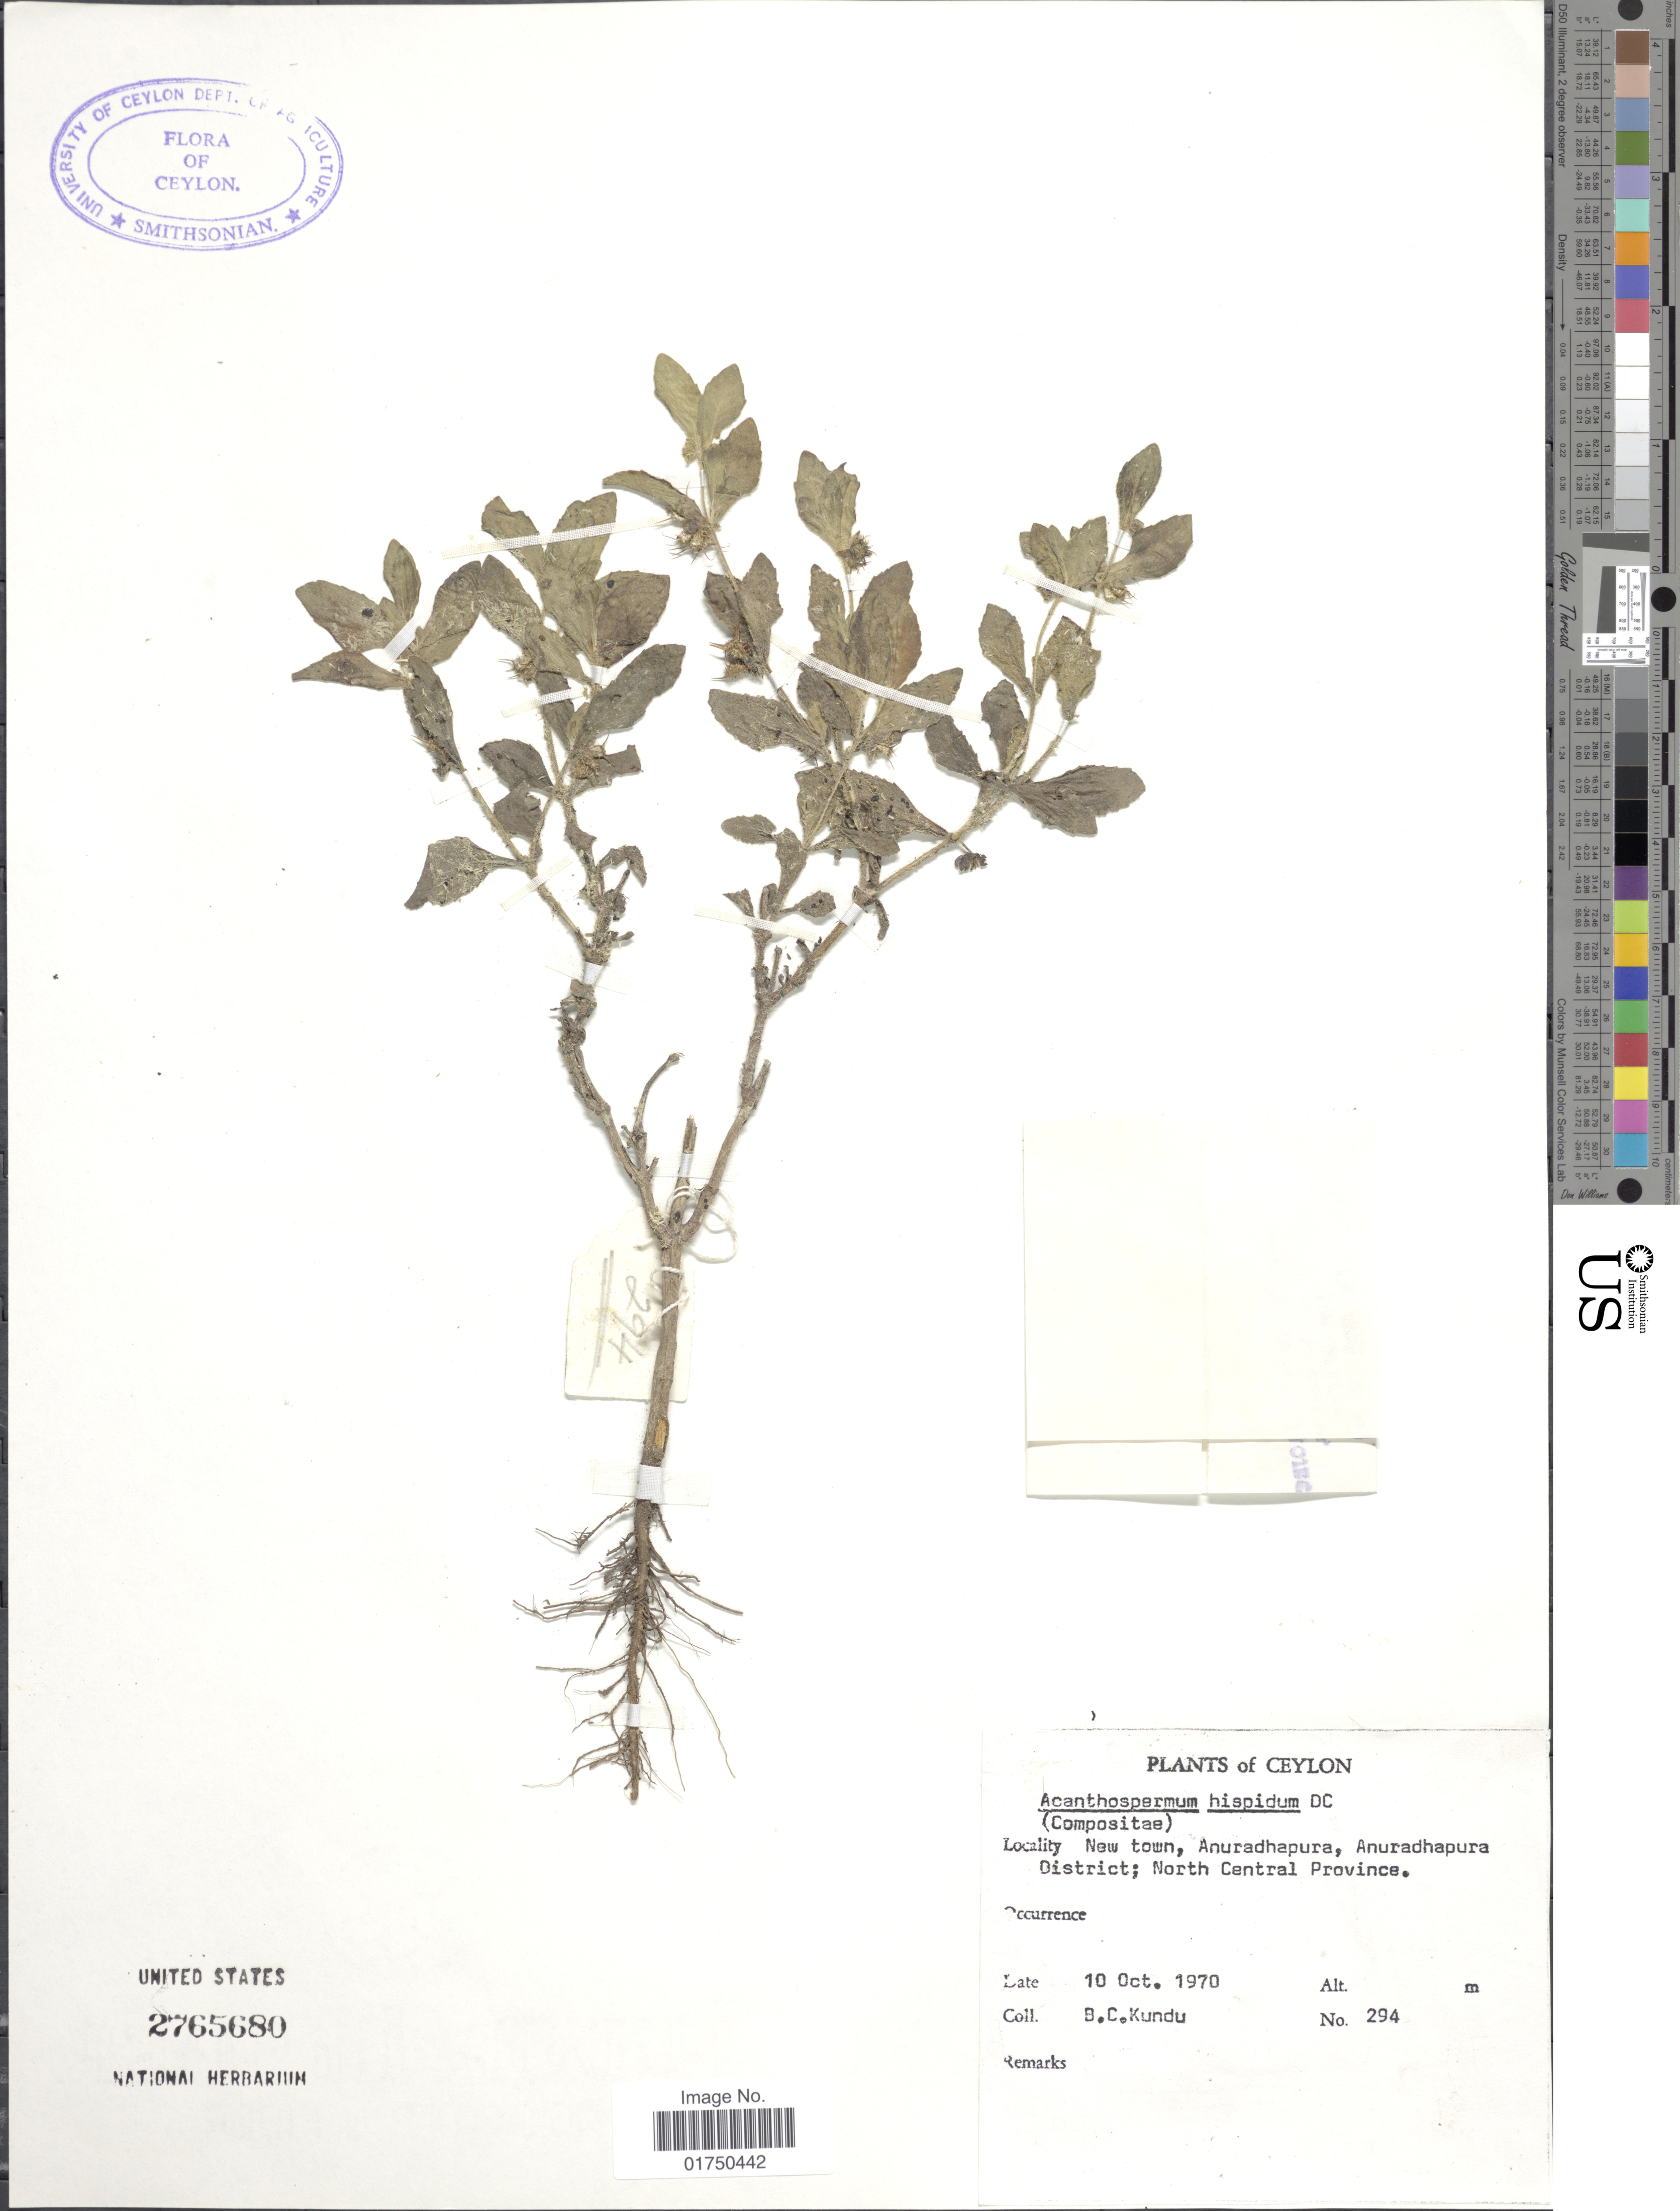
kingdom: Plantae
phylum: Tracheophyta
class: Magnoliopsida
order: Asterales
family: Asteraceae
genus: Acanthospermum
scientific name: Acanthospermum hispidum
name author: DC.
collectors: B. C. Kundu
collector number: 294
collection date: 1970-10-10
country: Sri Lanka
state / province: North Central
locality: Ceylon. New town, Anuradhapura, Anuradhapura District; North Central Province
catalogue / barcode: US 2765680